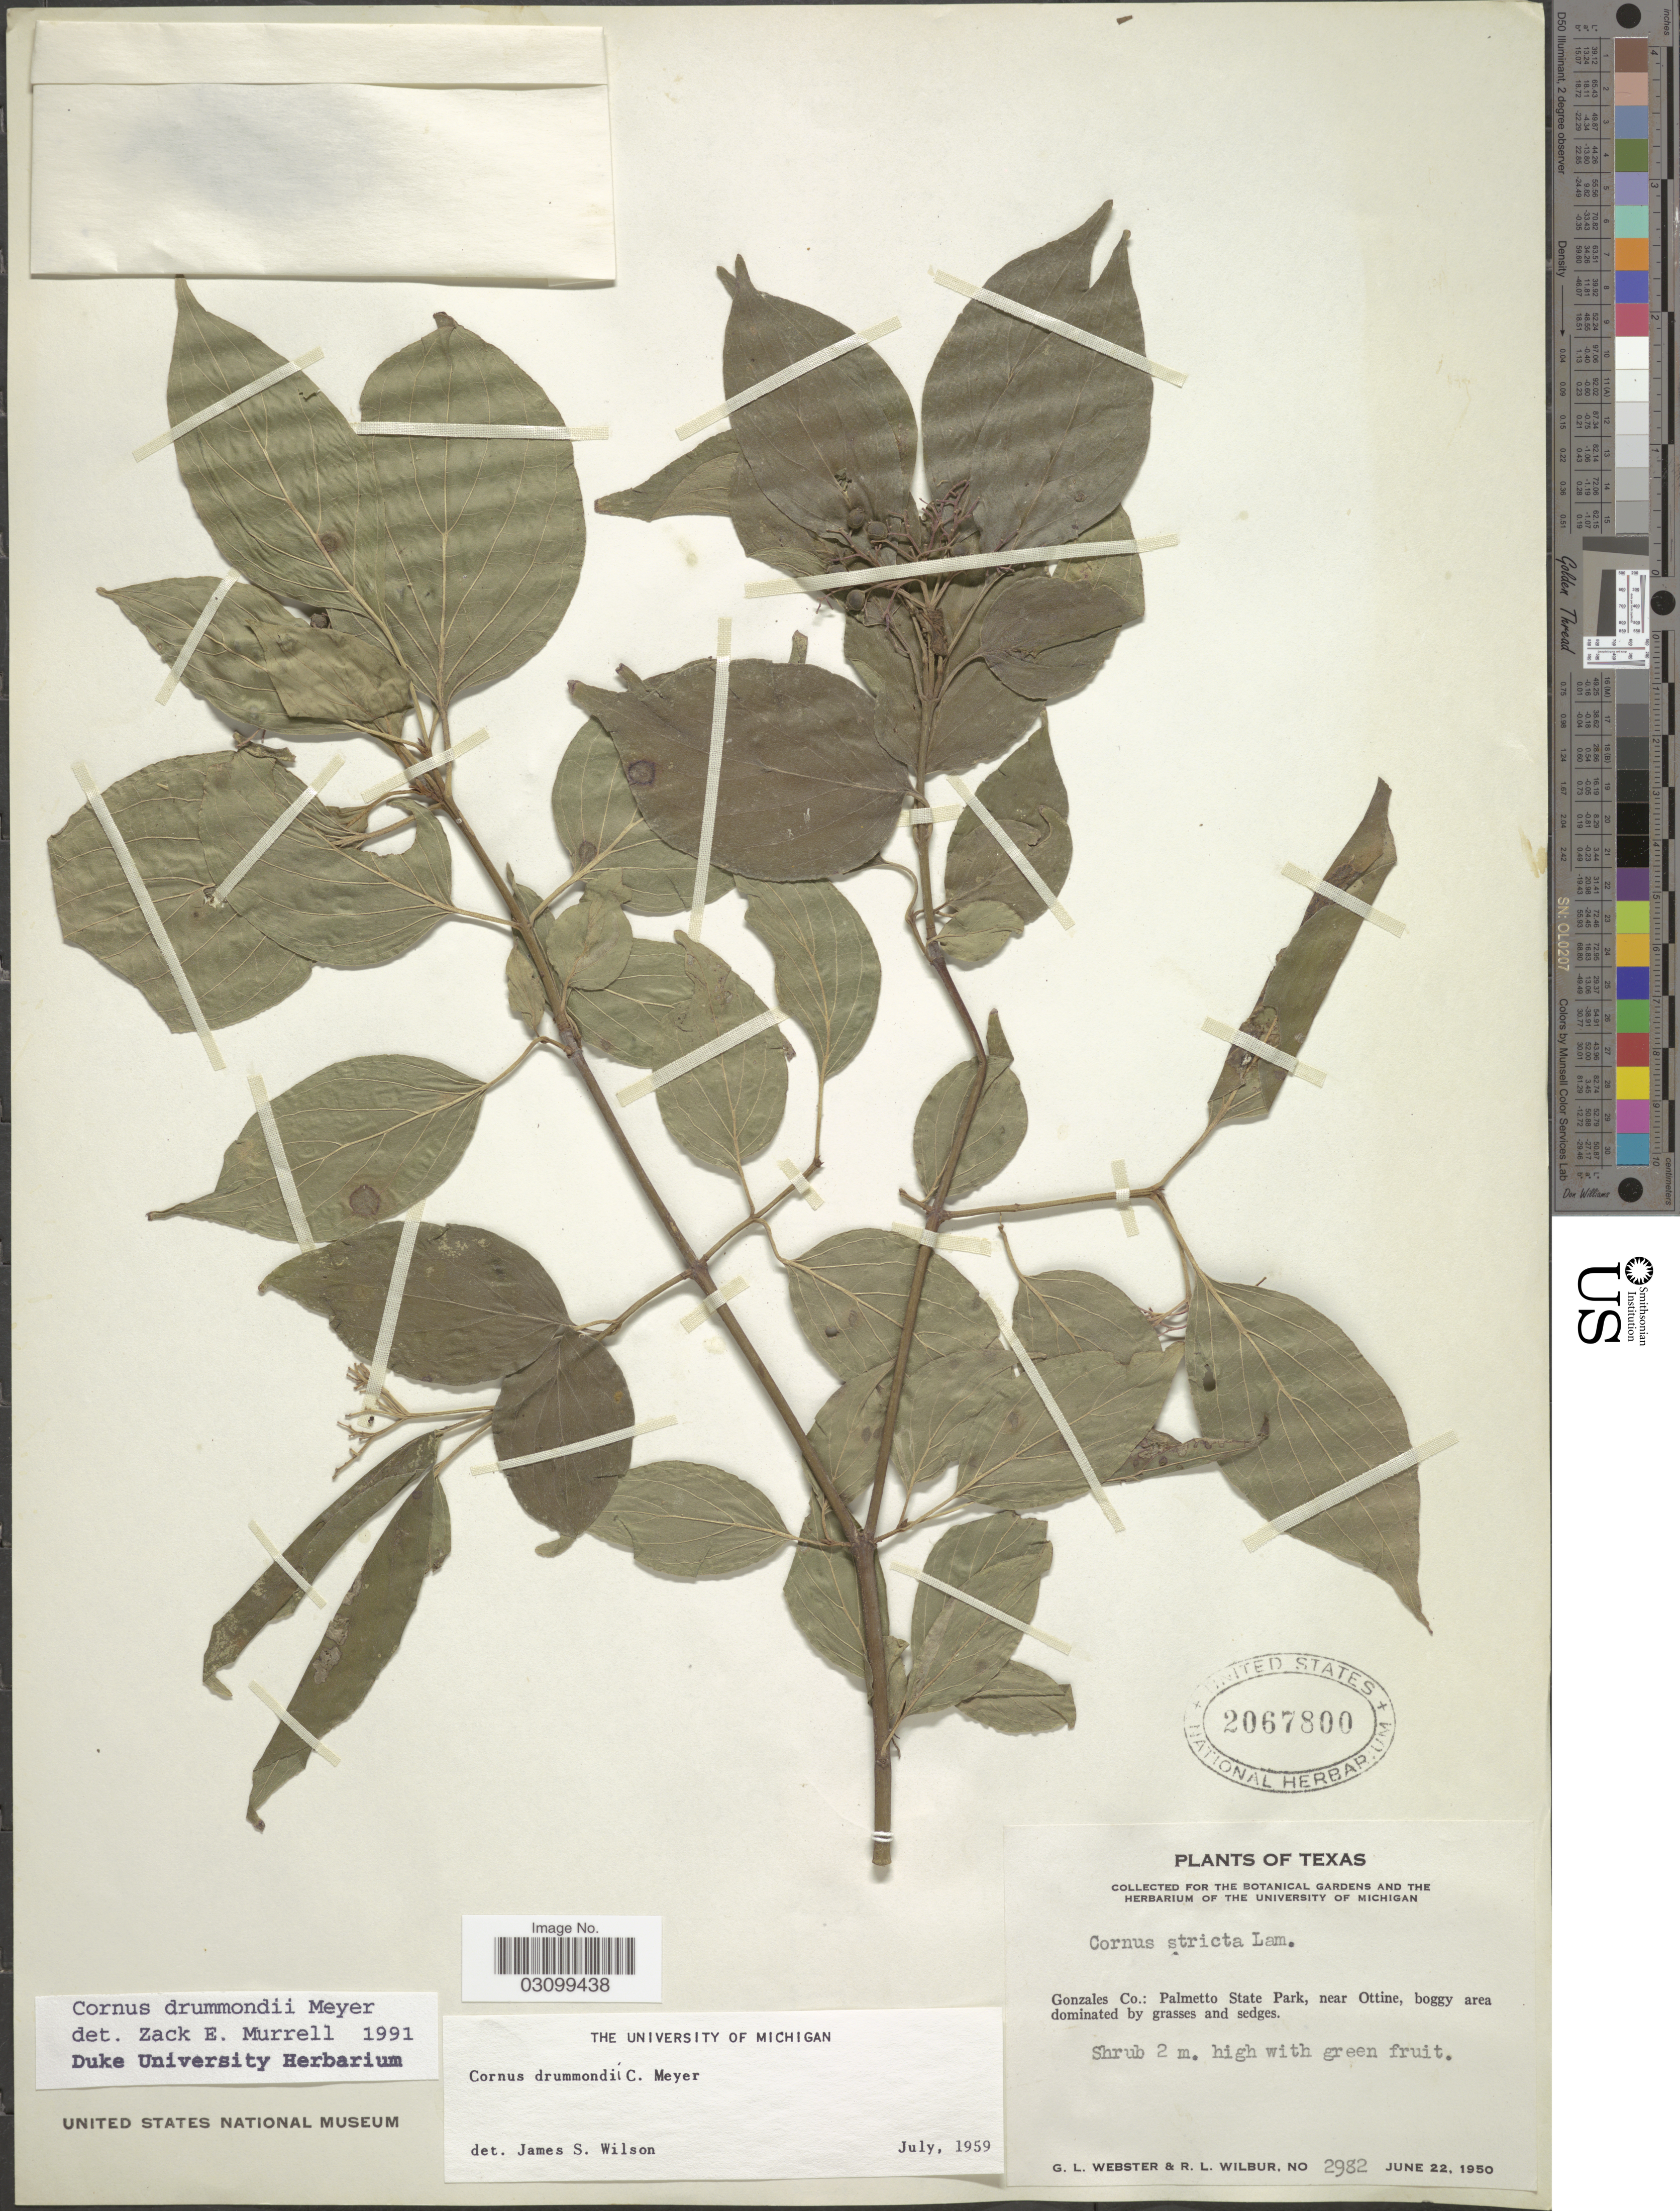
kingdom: Plantae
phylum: Tracheophyta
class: Magnoliopsida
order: Cornales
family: Cornaceae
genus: Cornus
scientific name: Cornus drummondii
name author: C.A. Mey.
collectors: G. L. Webster & R. L. Wilbur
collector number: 2982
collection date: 1950-06-22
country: United States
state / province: Texas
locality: Gonzales Co.: Palmetto State Park, near Ottine.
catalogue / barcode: US 2067800